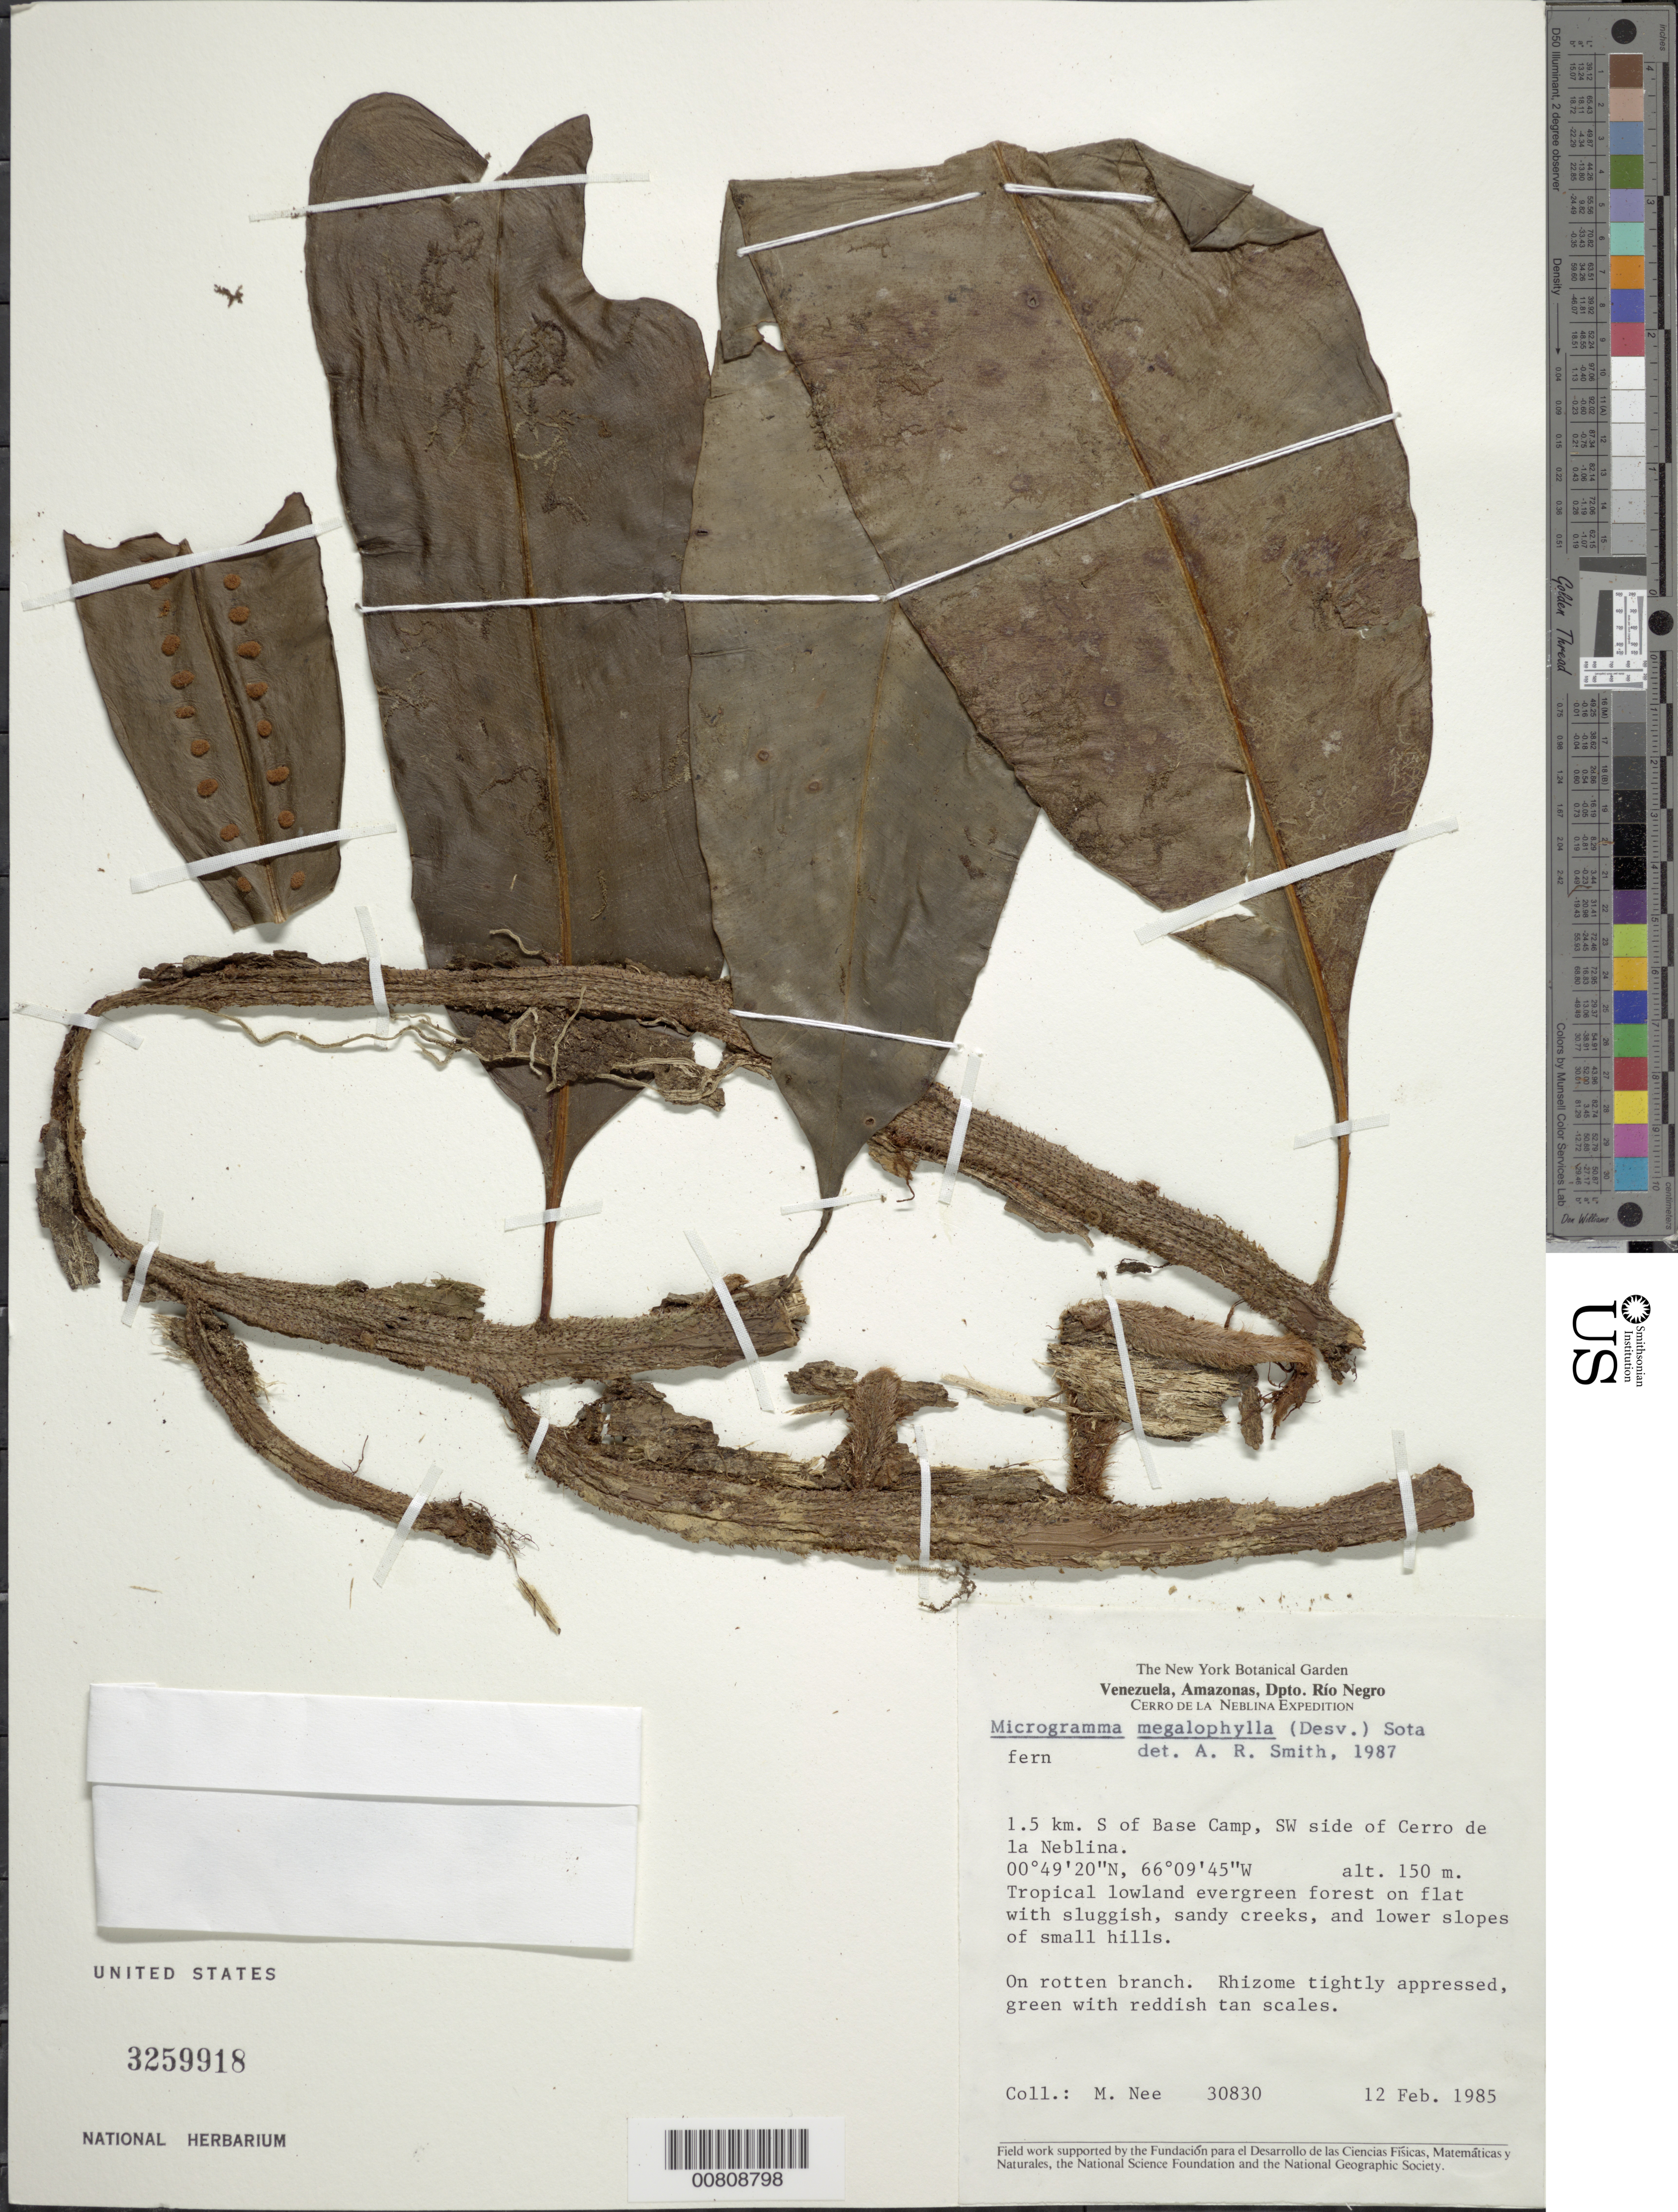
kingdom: Plantae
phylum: Tracheophyta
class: Polypodiopsida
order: Polypodiales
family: Polypodiaceae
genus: Microgramma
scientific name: Microgramma megalophylla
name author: (Desv.) de la Sota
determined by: Smith, Alan R., (UC)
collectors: M. Nee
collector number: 30830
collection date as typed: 12-Feb-85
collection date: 1985-02-12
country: Venezuela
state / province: Amazonas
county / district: Río Negro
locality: Cerro de la Neblina, SW side, 1.5 km S of base camp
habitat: Tropical lowland evergreen forest on flat with sluggish, sandy creeks, and lower slopes of small hills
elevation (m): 150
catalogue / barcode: US 3259918